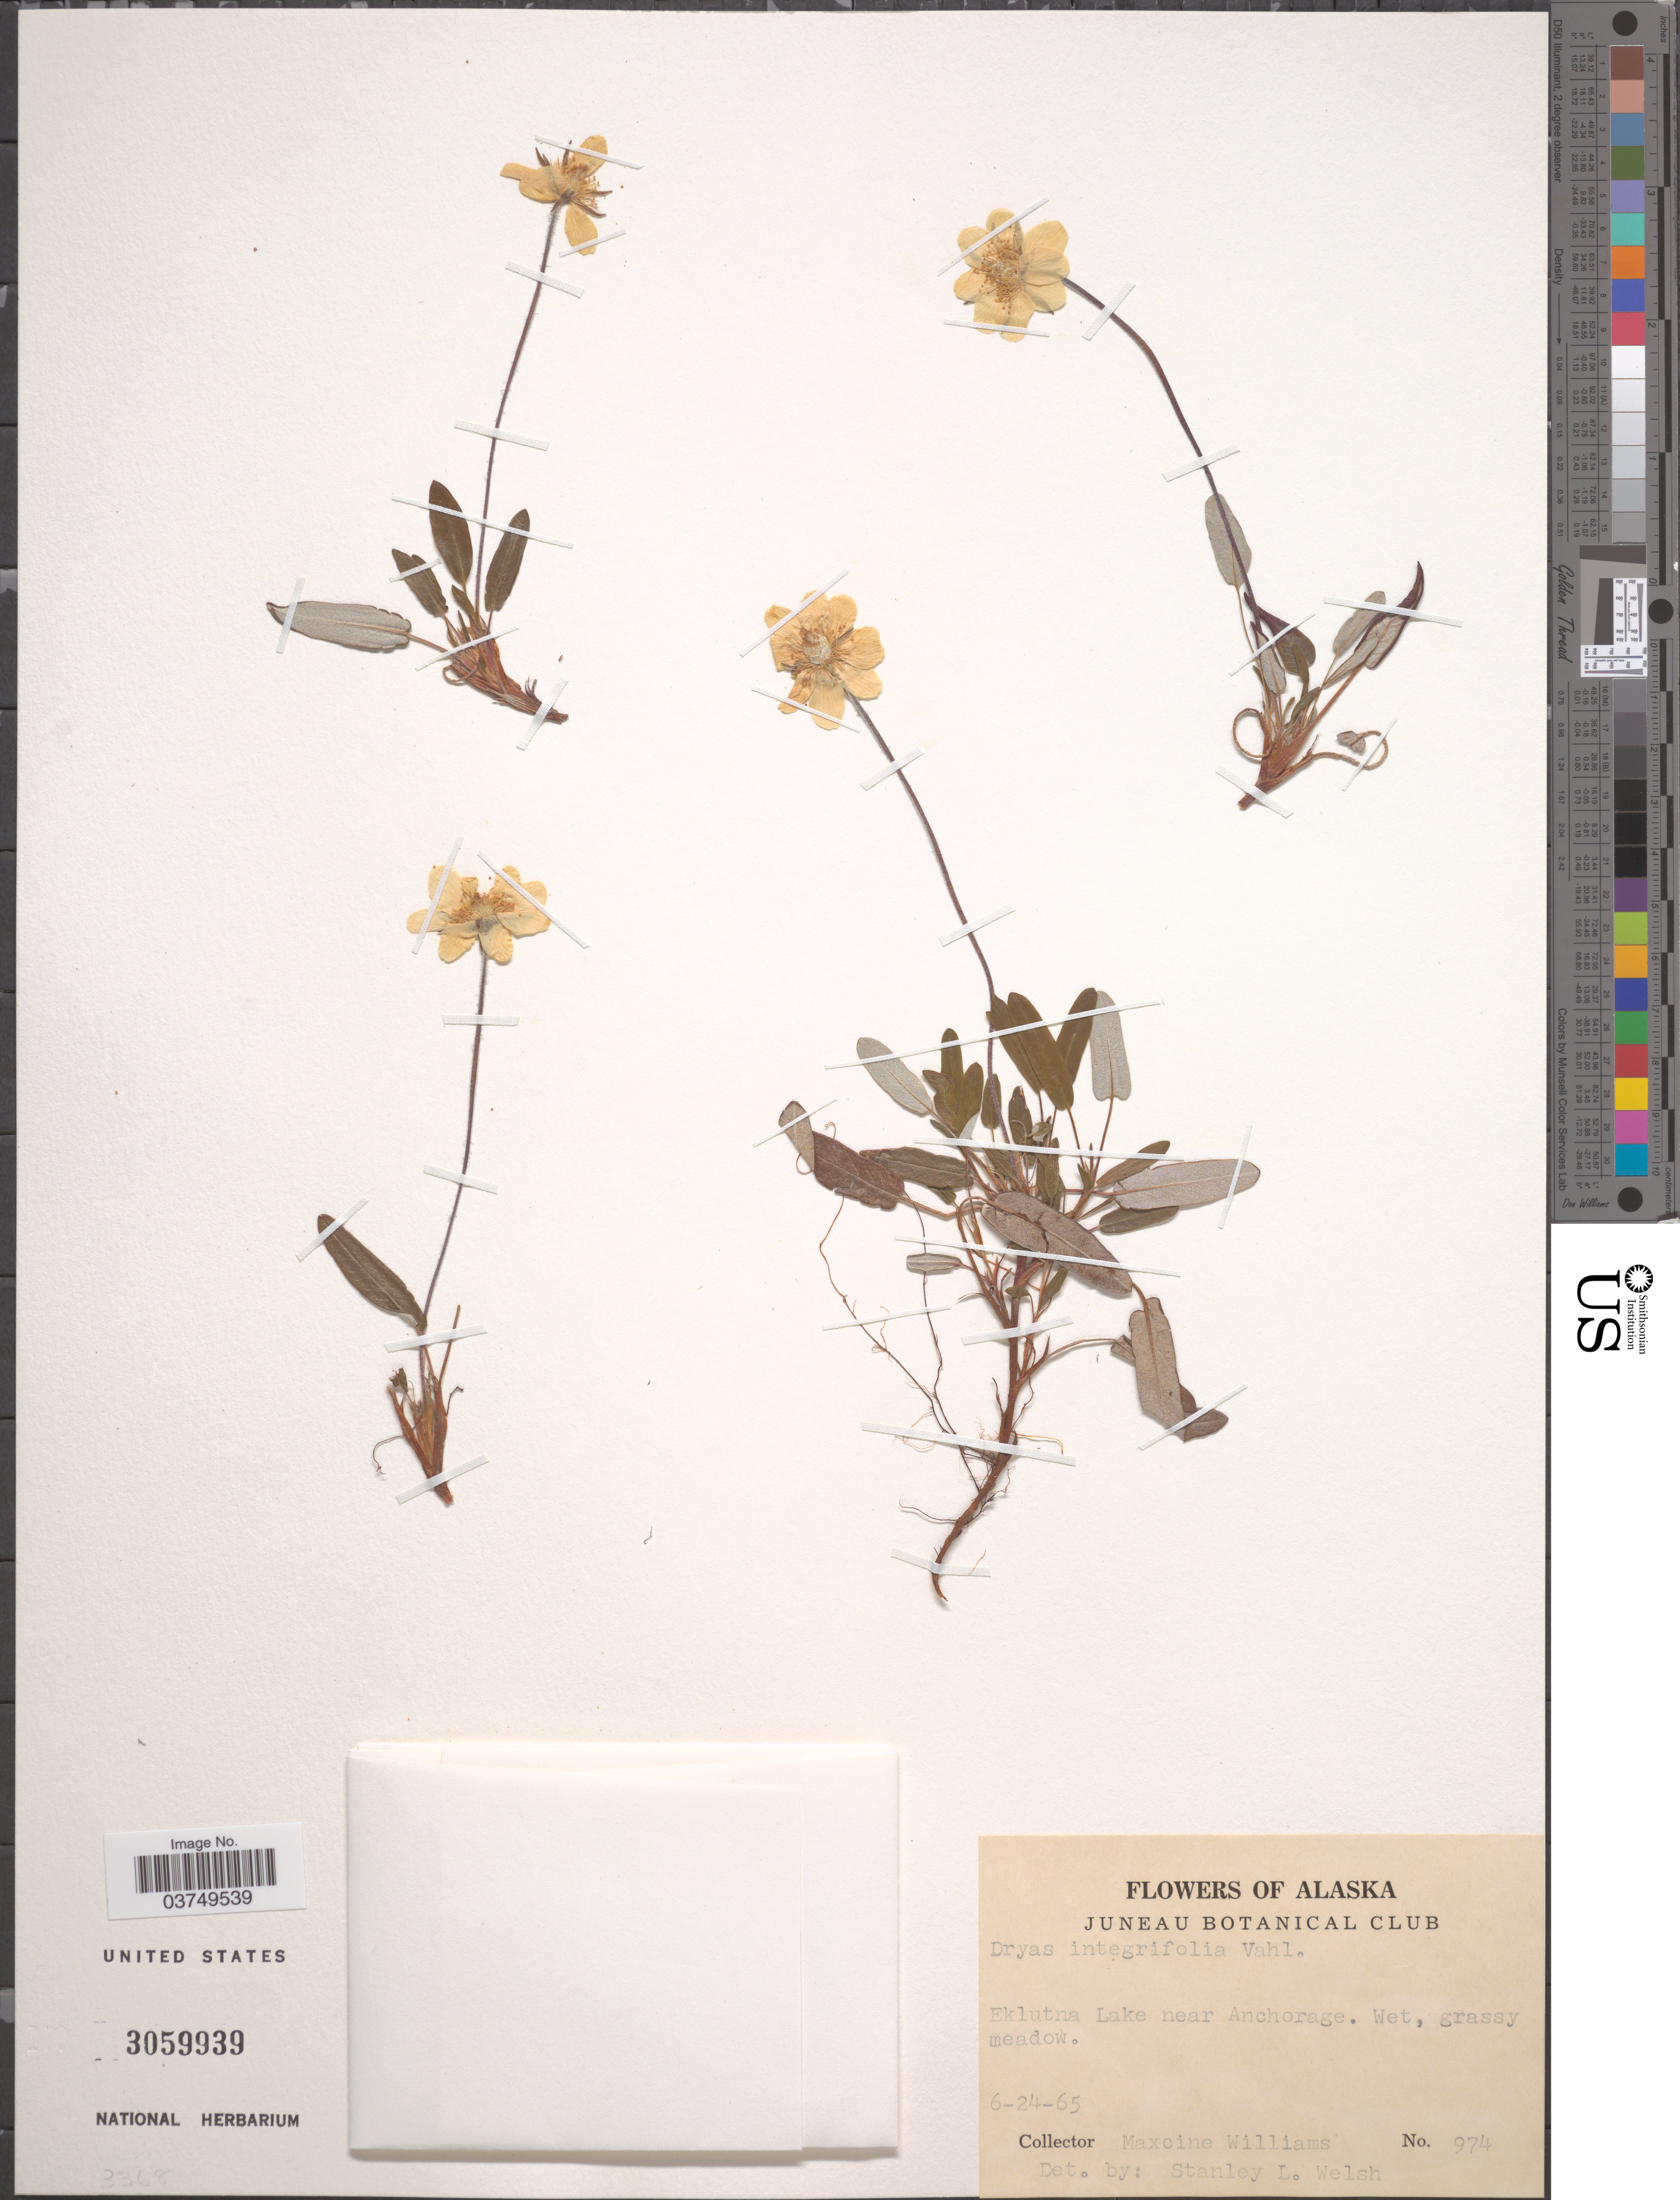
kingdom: Plantae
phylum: Tracheophyta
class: Magnoliopsida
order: Rosales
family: Rosaceae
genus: Dryas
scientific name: Dryas integrifolia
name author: Vahl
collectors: M. Williams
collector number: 974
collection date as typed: Transcribed d/m/y: 24/6/65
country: United States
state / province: Alaska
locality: Eklutna Lake near Anchorage.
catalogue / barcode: US 3059939